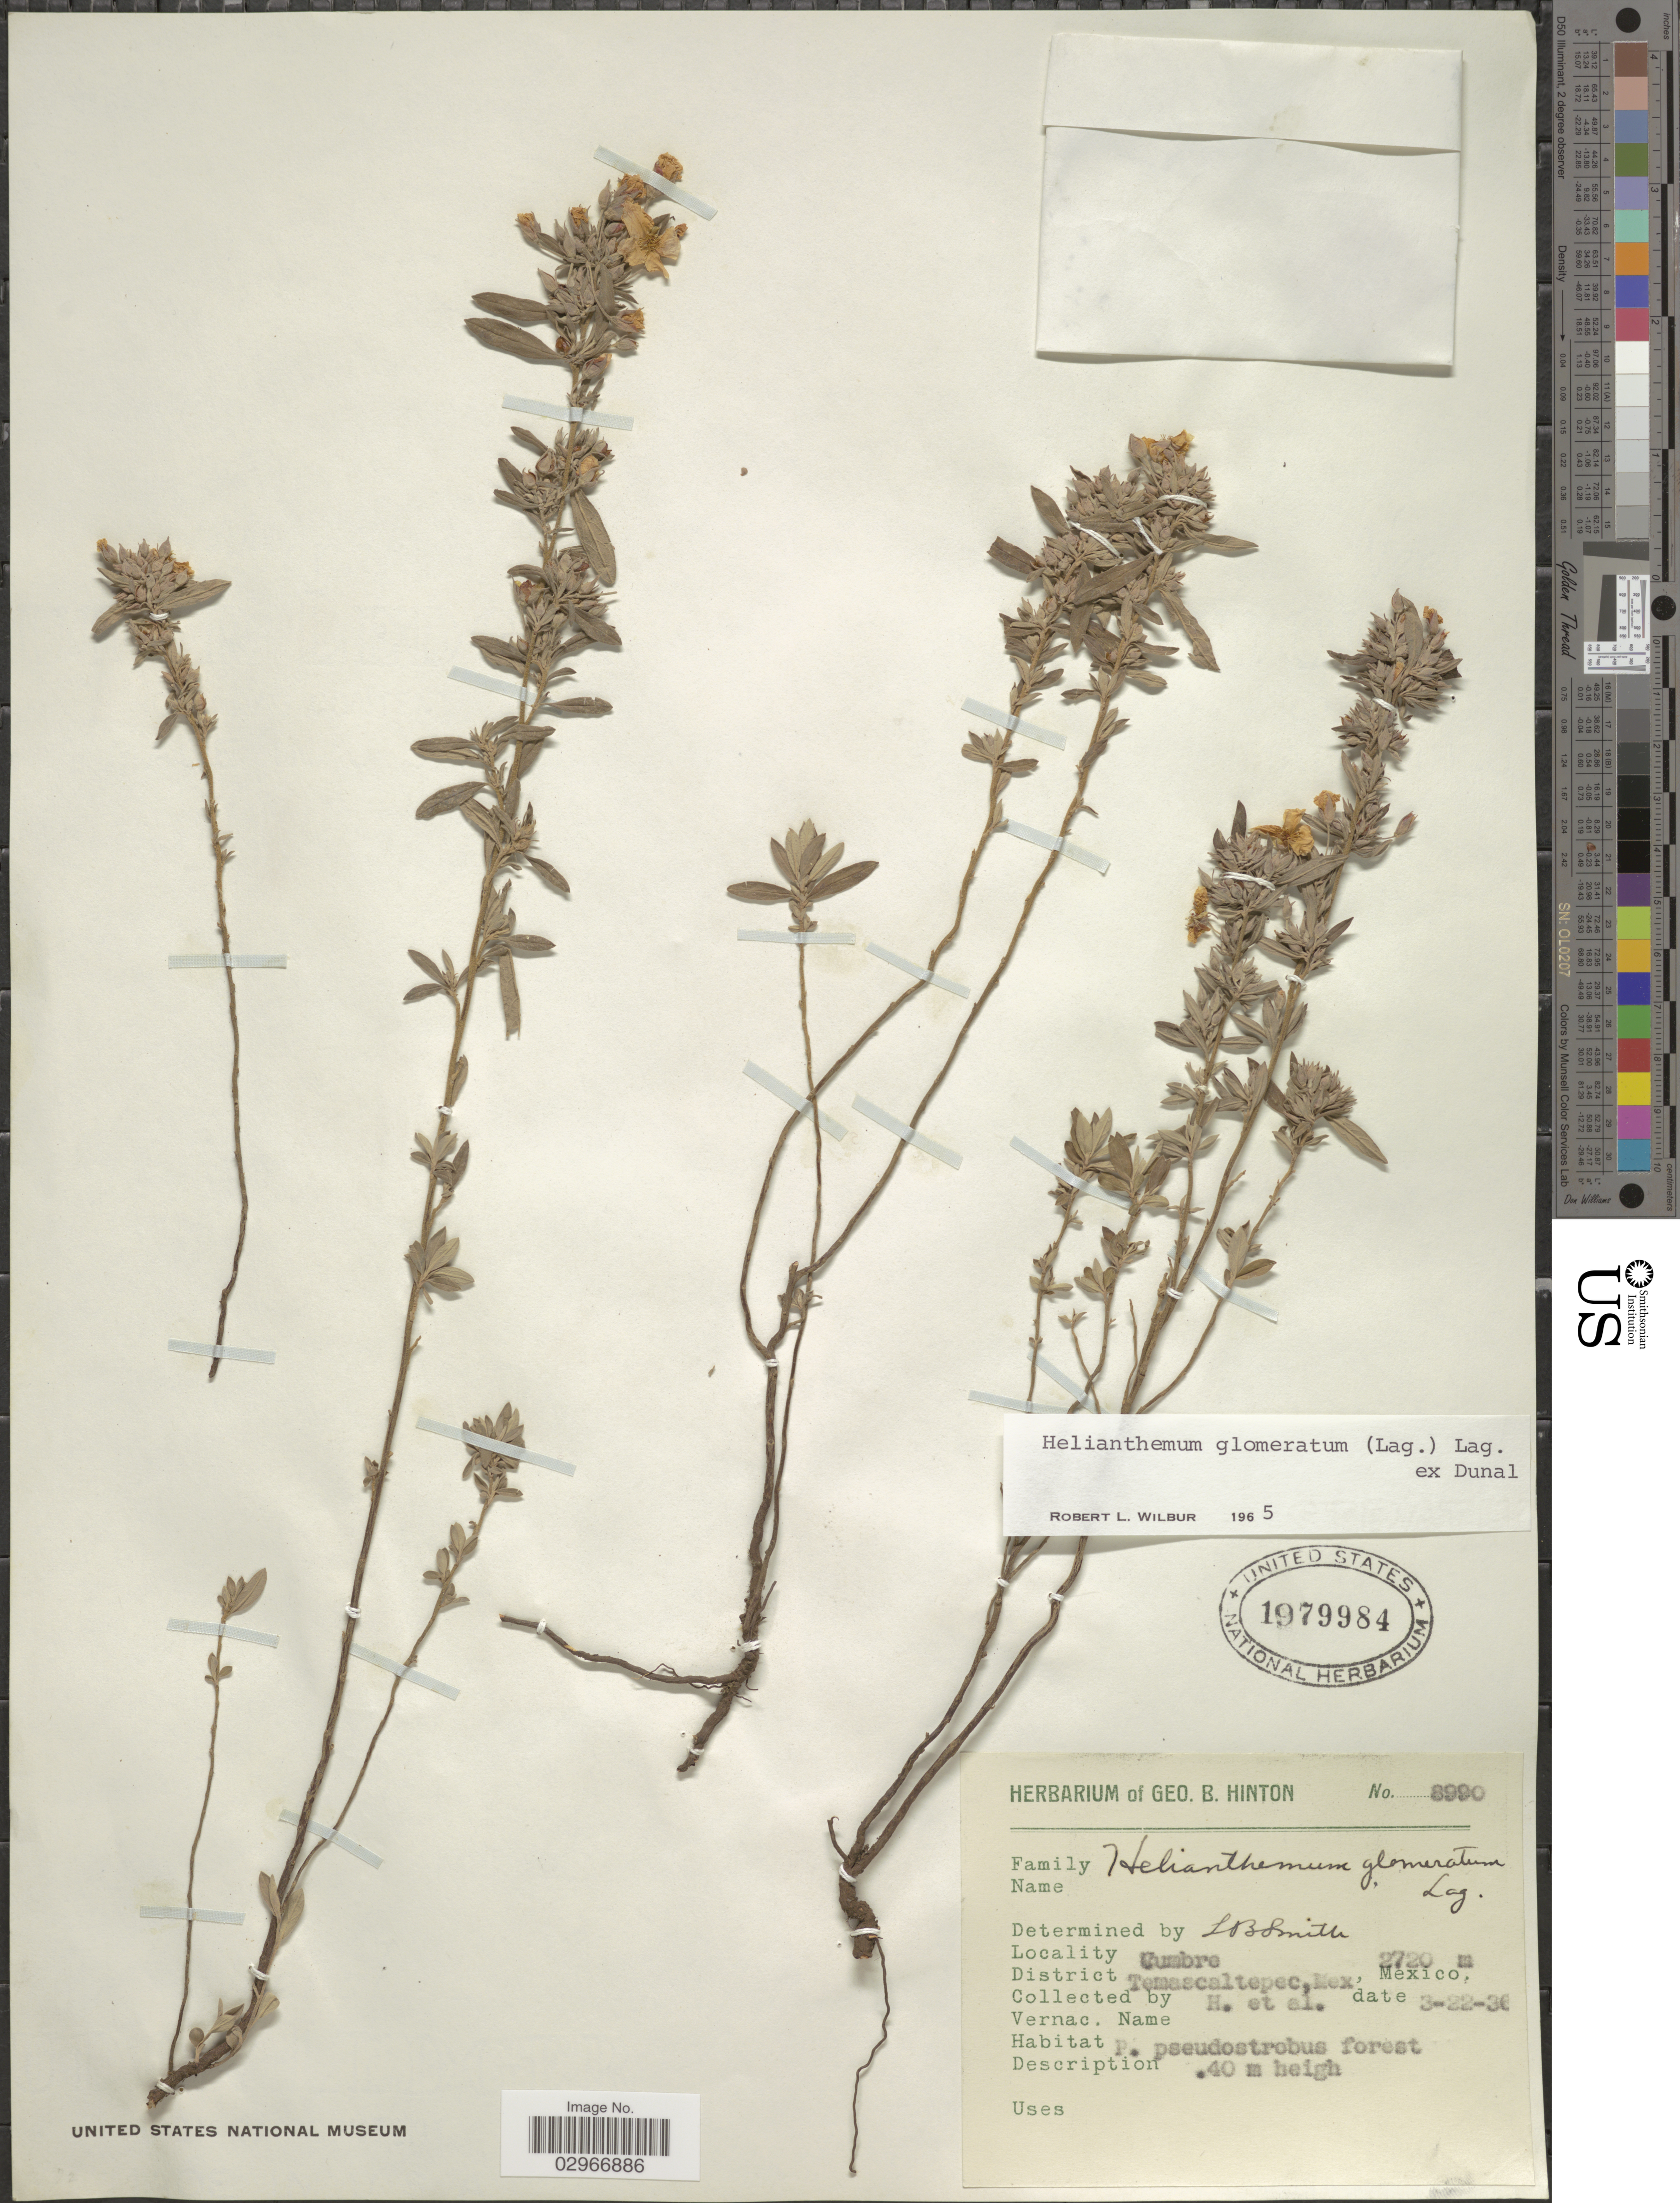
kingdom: Plantae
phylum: Tracheophyta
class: Magnoliopsida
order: Malvales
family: Cistaceae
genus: Helianthemum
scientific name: Helianthemum glomeratum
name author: (Lag.) Lag. ex Dunal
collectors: G. B. Hinton & et al.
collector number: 8990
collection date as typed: Transcribed d/m/y: 22/3/36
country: Mexico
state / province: México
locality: Cumbre, District Temascaltepec.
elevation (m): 2720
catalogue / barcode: US 1979984